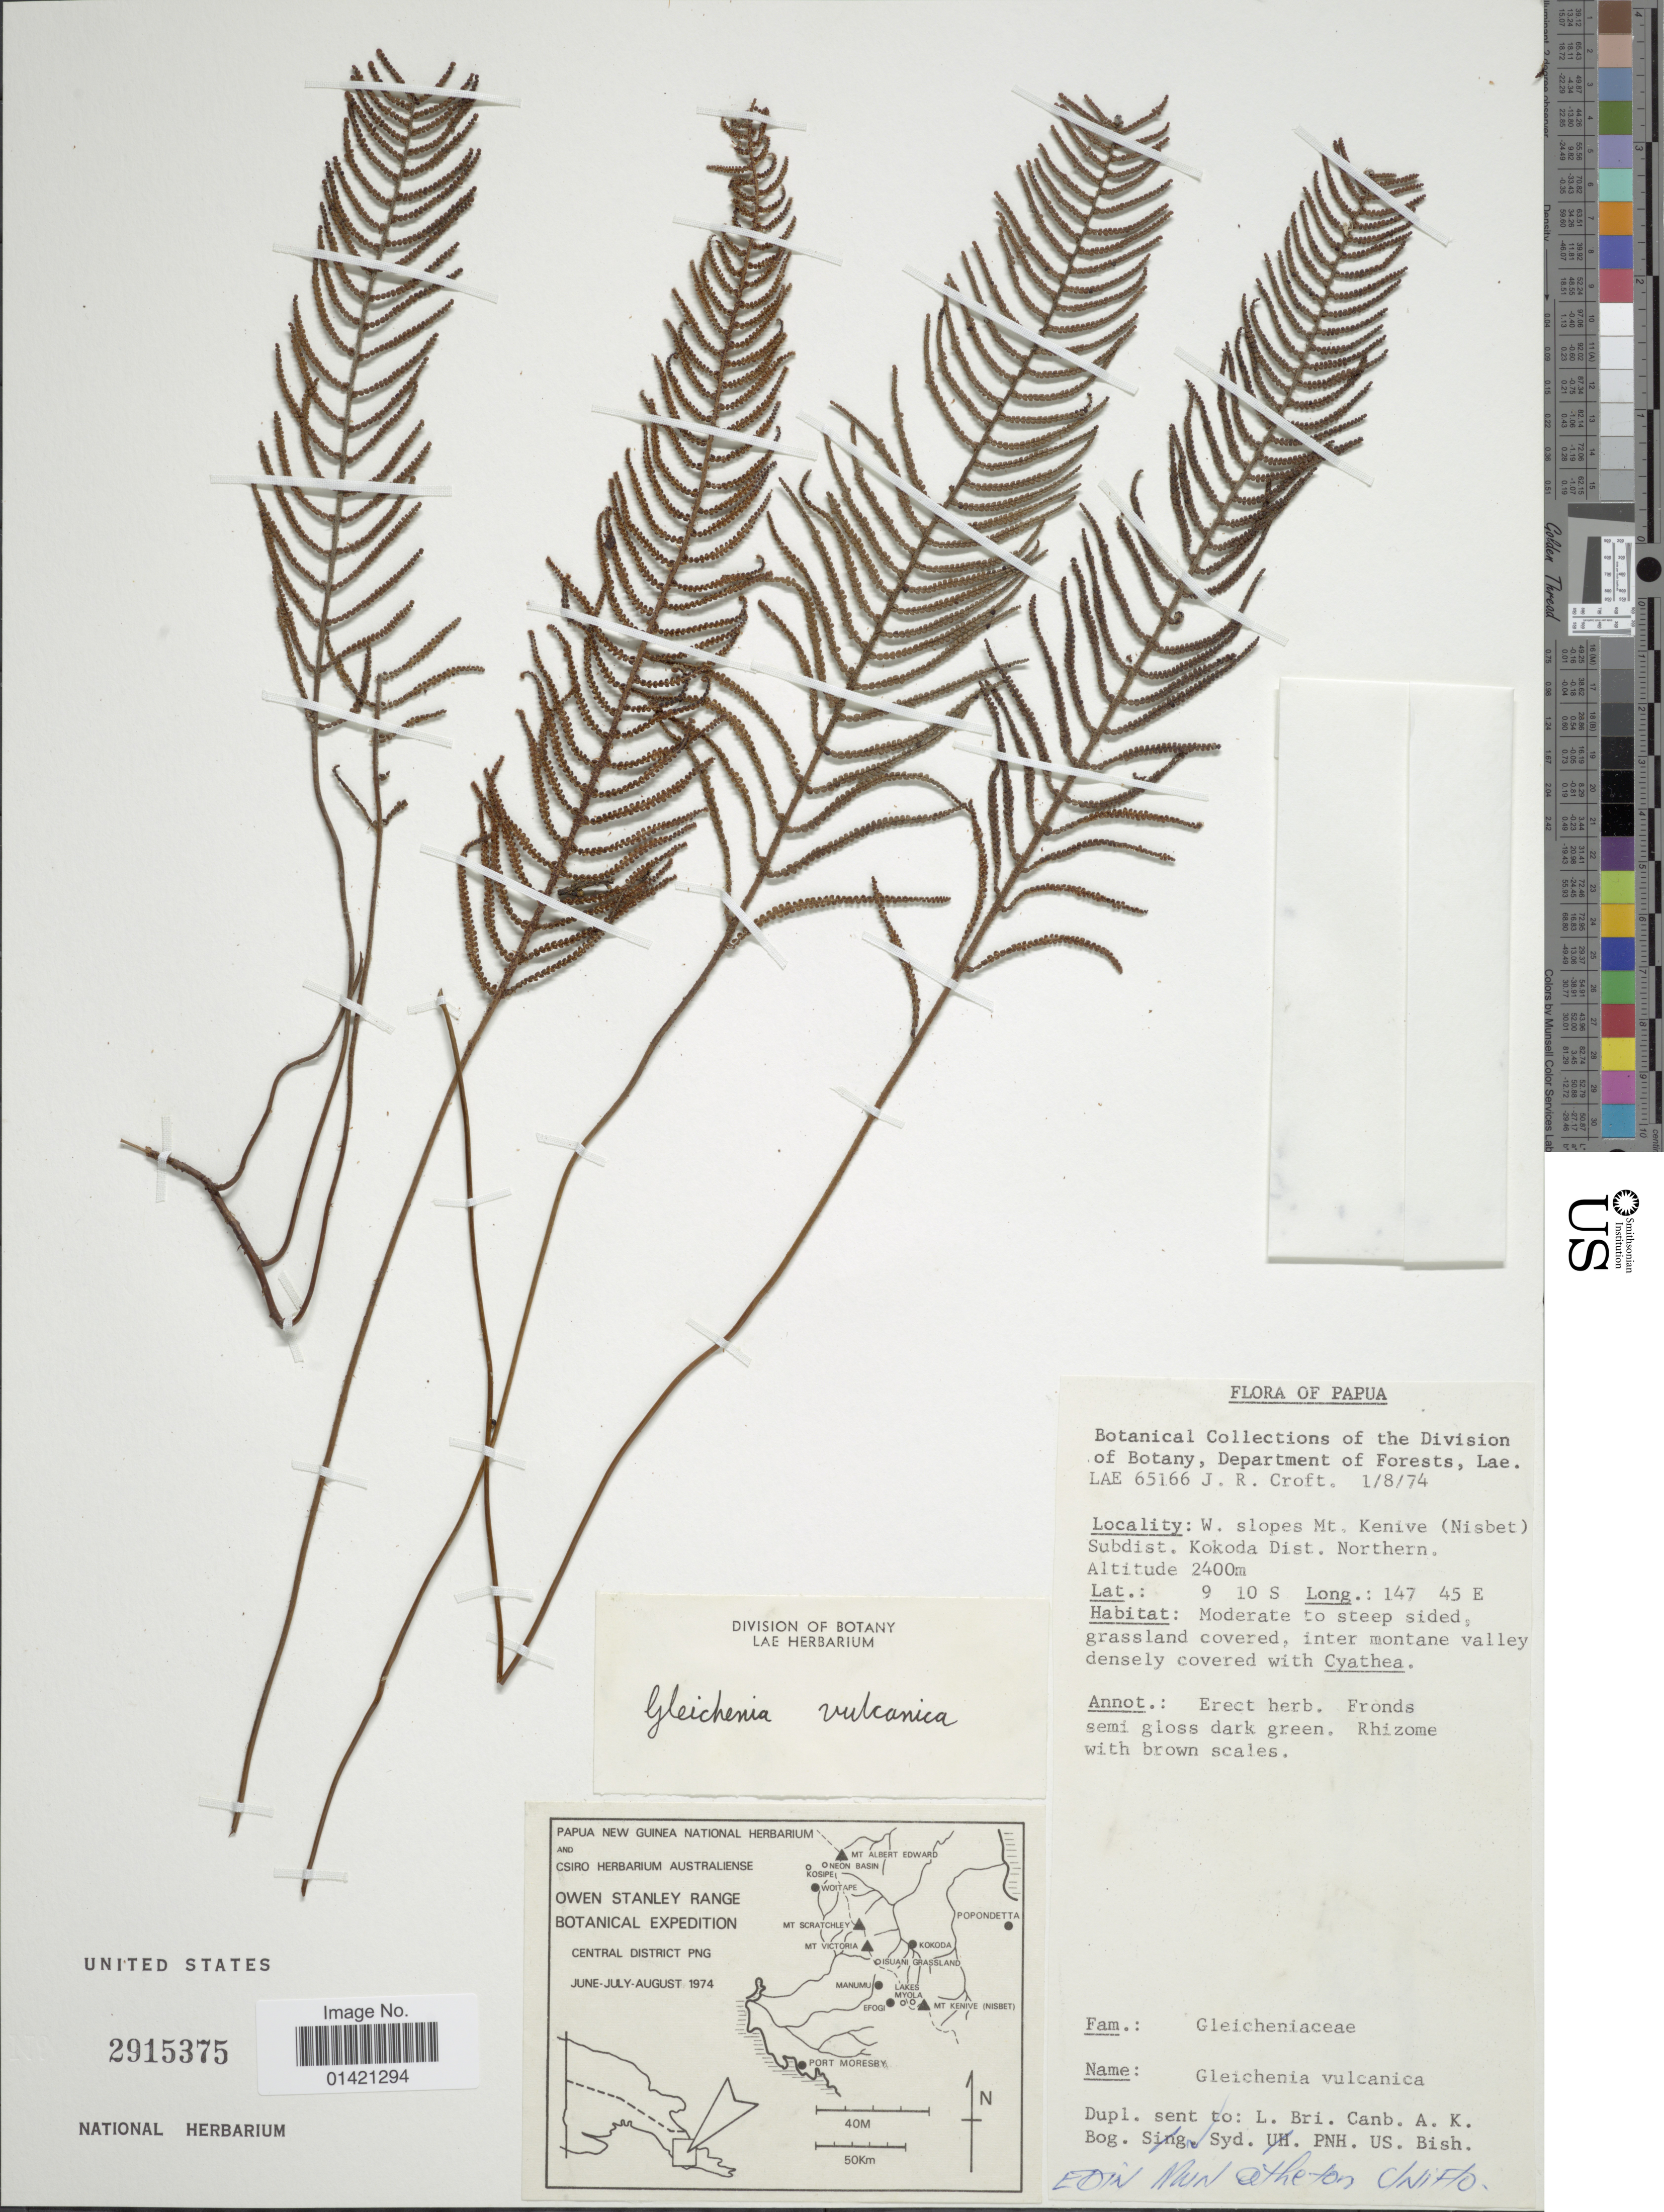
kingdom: Plantae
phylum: Tracheophyta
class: Polypodiopsida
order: Gleicheniales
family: Gleicheniaceae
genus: Gleichenia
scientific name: Gleichenia vulcanica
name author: Blume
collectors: J. R. Croft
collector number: LAE 65166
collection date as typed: Transcribed d/m/y: 1/8/74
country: Papua New Guinea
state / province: Northern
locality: Papua. W. slopes Mt. Kenive (Nisbet) Subdist. Kokoda Dist. Northern. Central District.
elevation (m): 2400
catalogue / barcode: US 2915375